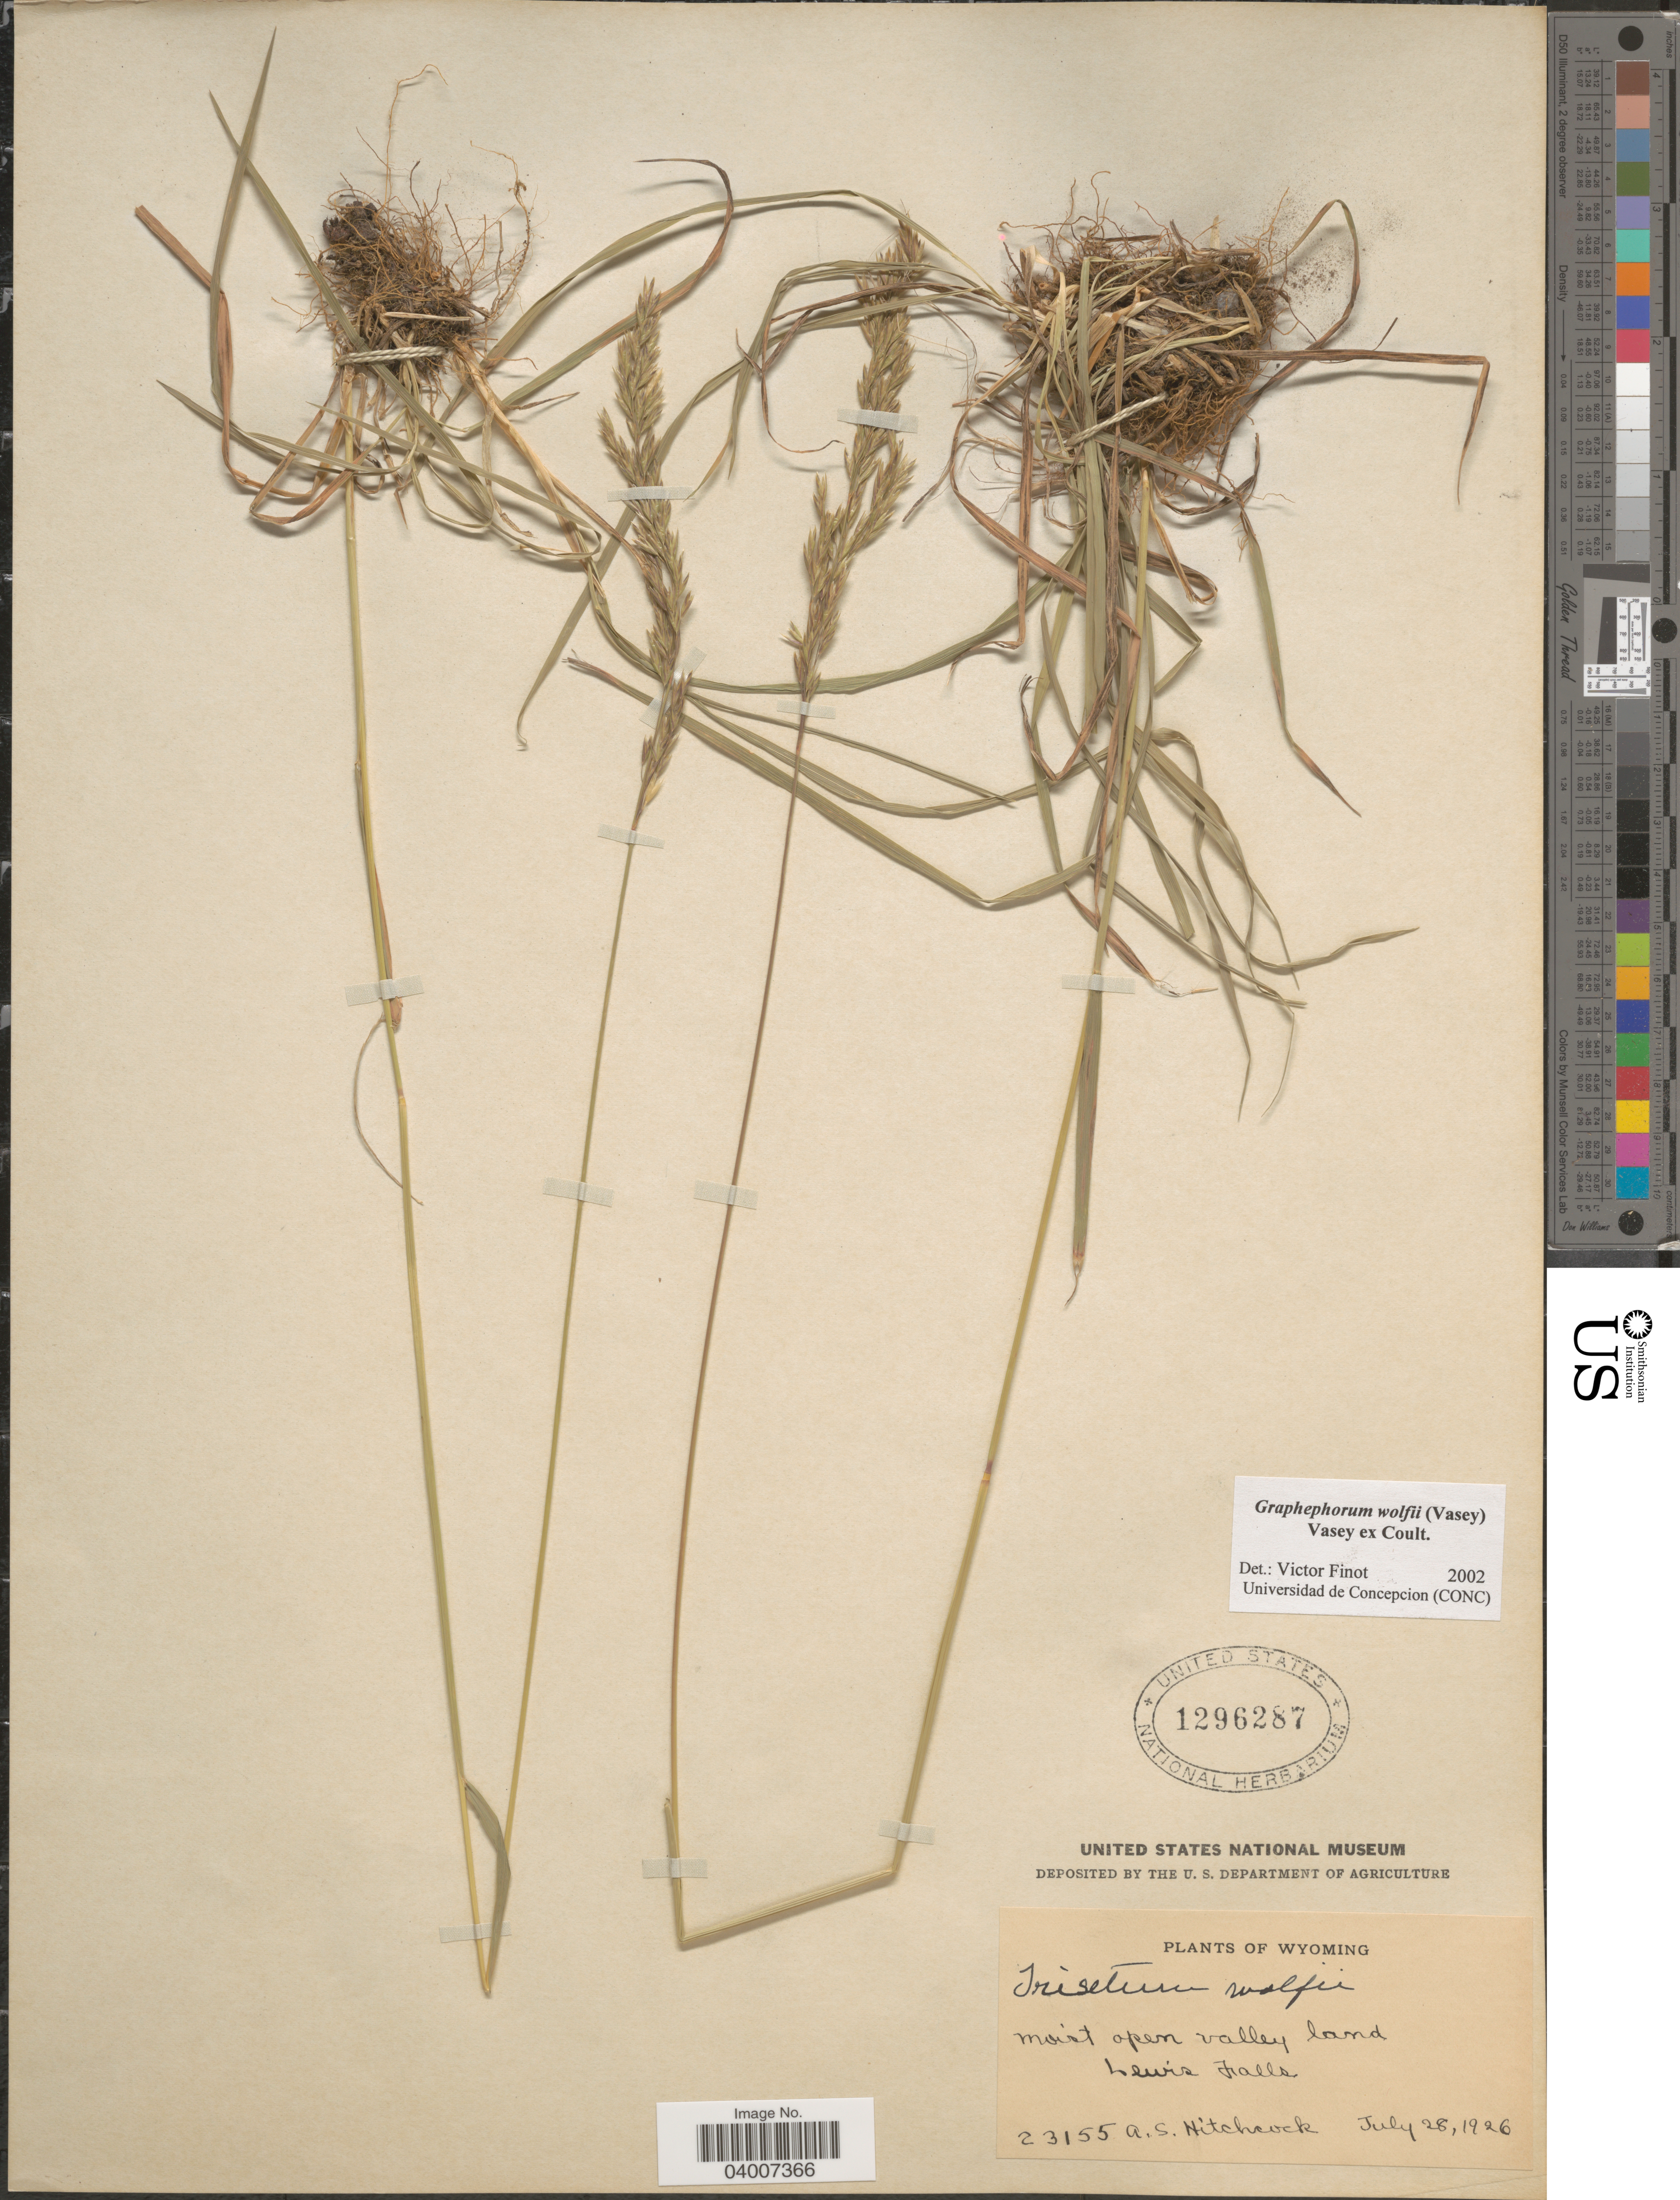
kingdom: Plantae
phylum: Tracheophyta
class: Liliopsida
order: Poales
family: Poaceae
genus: Graphephorum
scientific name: Graphephorum wolfii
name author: (E. Fourn.) Vasey ex Coult.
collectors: A. S. Hitchcock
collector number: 23155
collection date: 1926-07-28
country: United States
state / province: Wyoming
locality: Moist open valley land. Lewis Falls.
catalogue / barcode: US 1296287